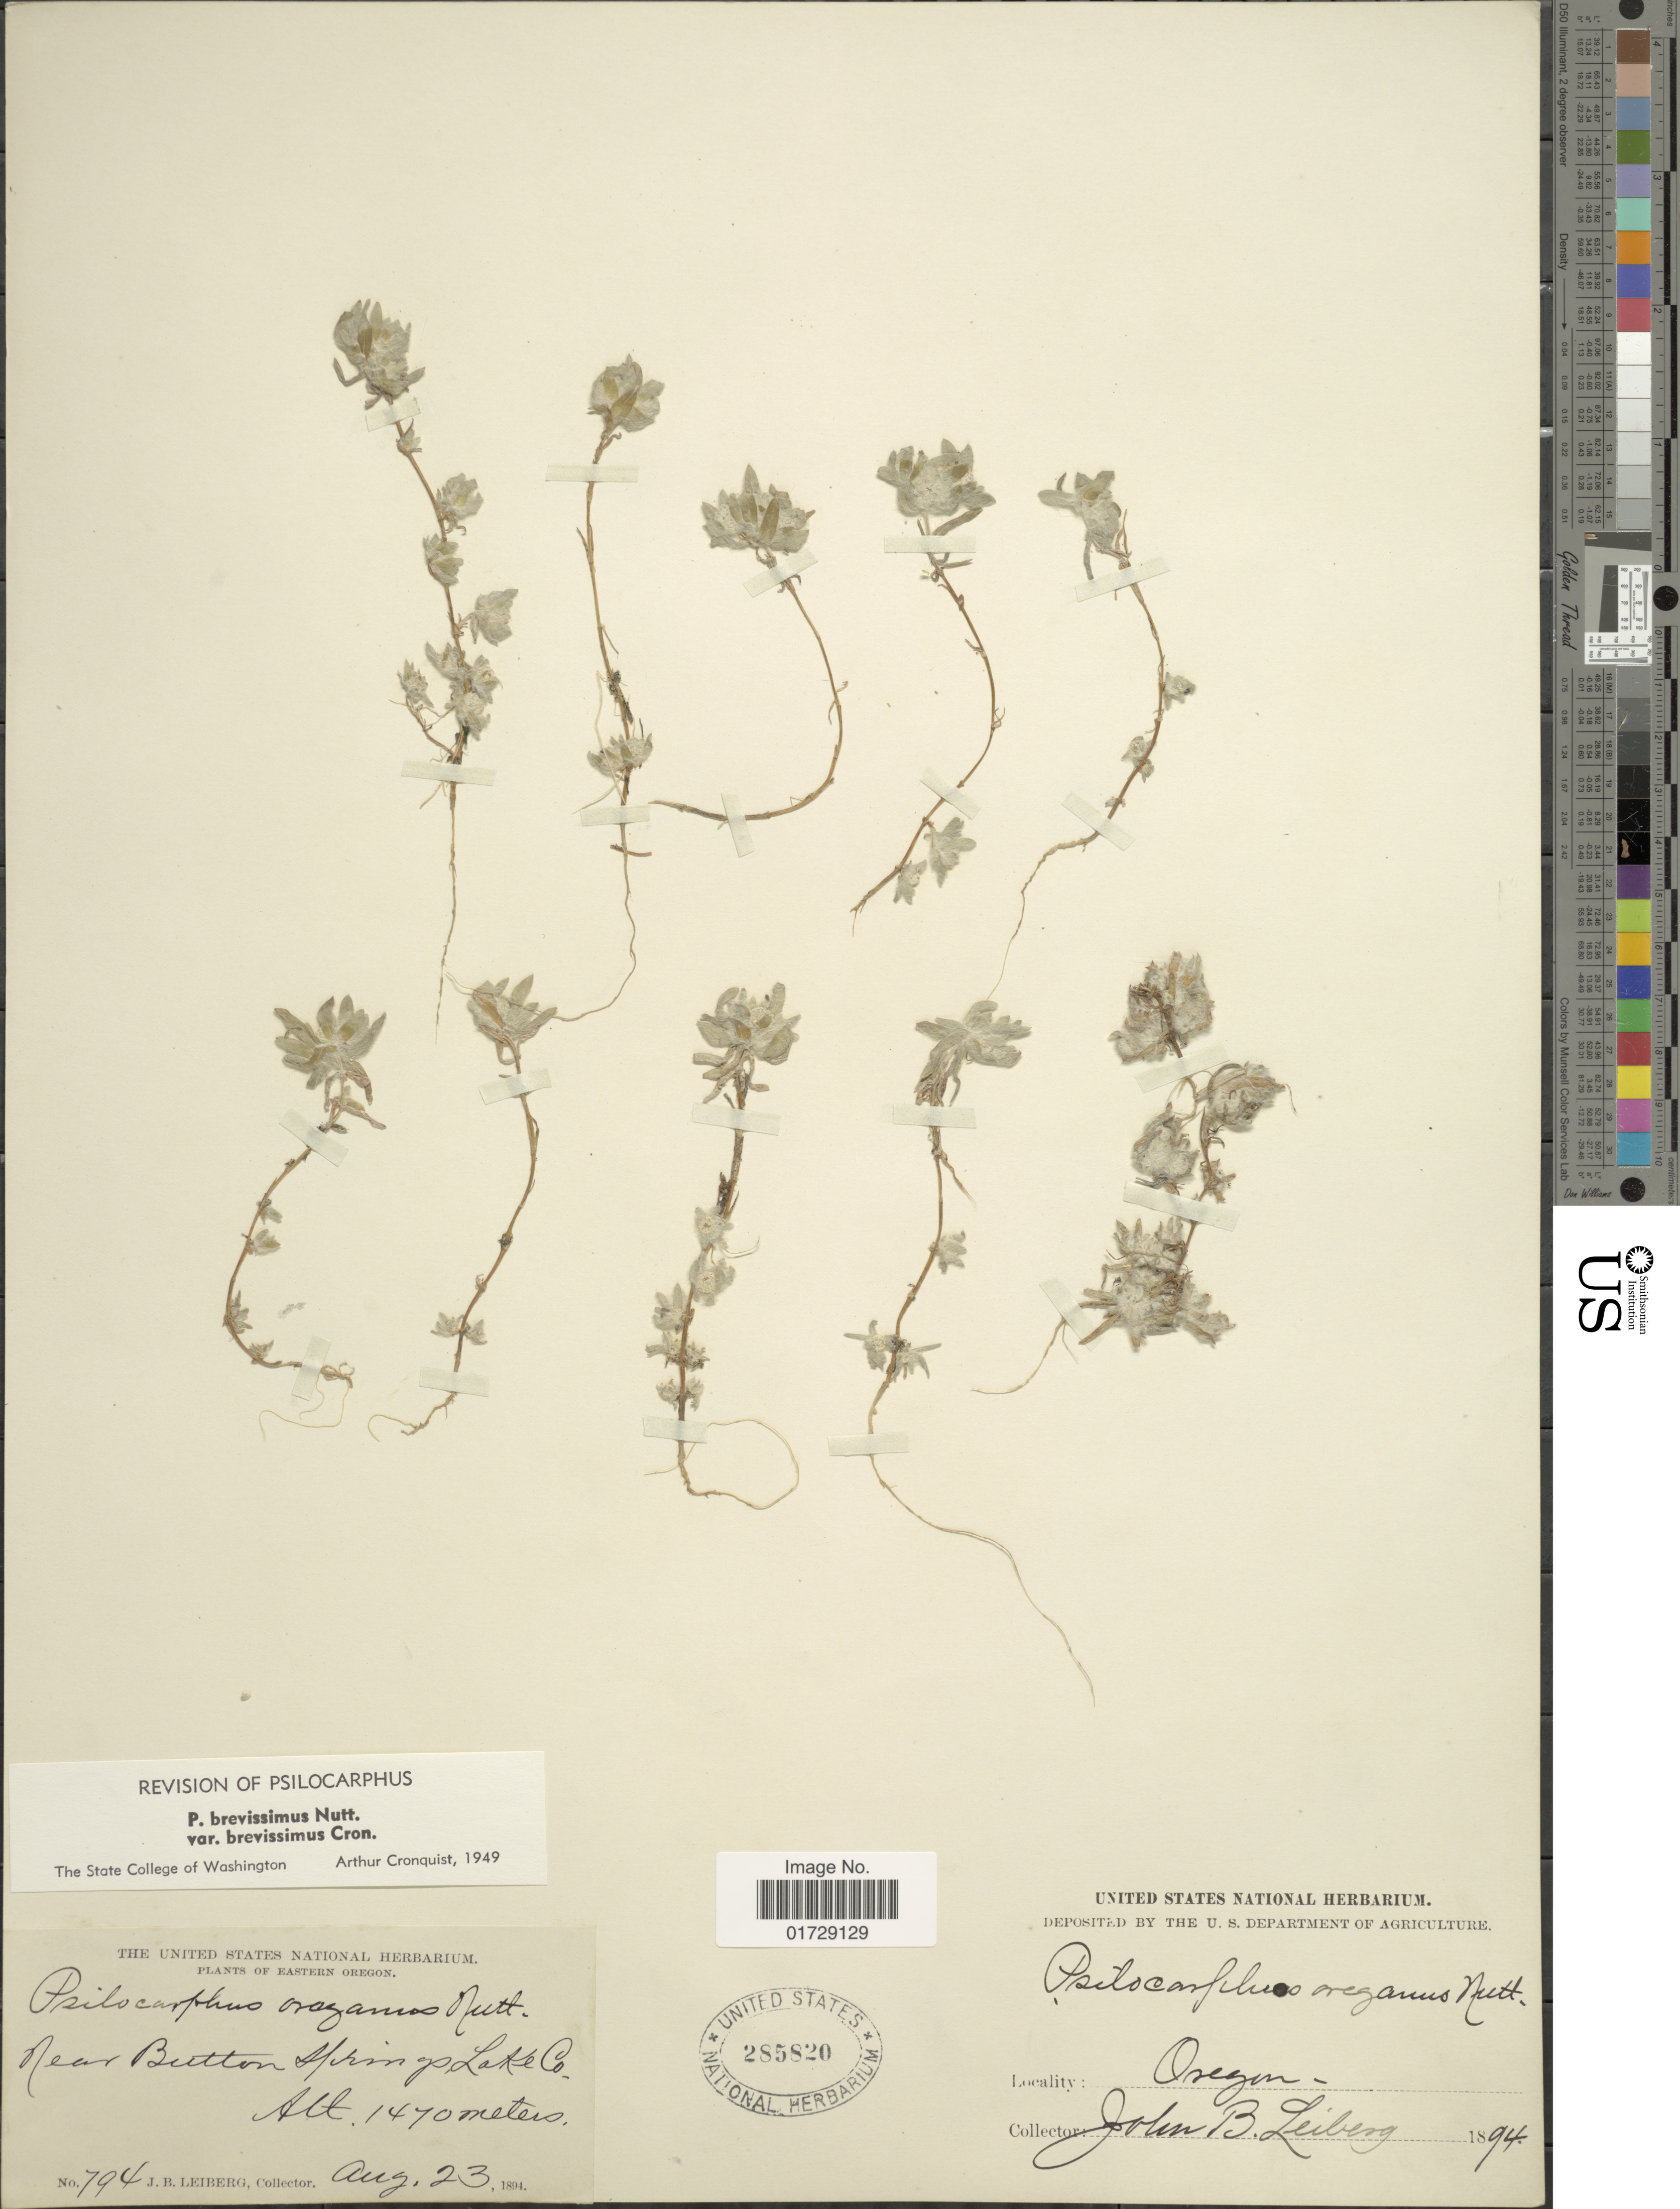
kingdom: Plantae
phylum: Tracheophyta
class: Magnoliopsida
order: Asterales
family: Asteraceae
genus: Psilocarphus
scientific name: Psilocarphus brevissimus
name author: Nutt.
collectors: J. B. Leiberg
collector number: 794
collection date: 1894-08-23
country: United States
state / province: Oregon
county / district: Lake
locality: Near Button Sprin of Lake Co.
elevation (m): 170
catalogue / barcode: US 285820